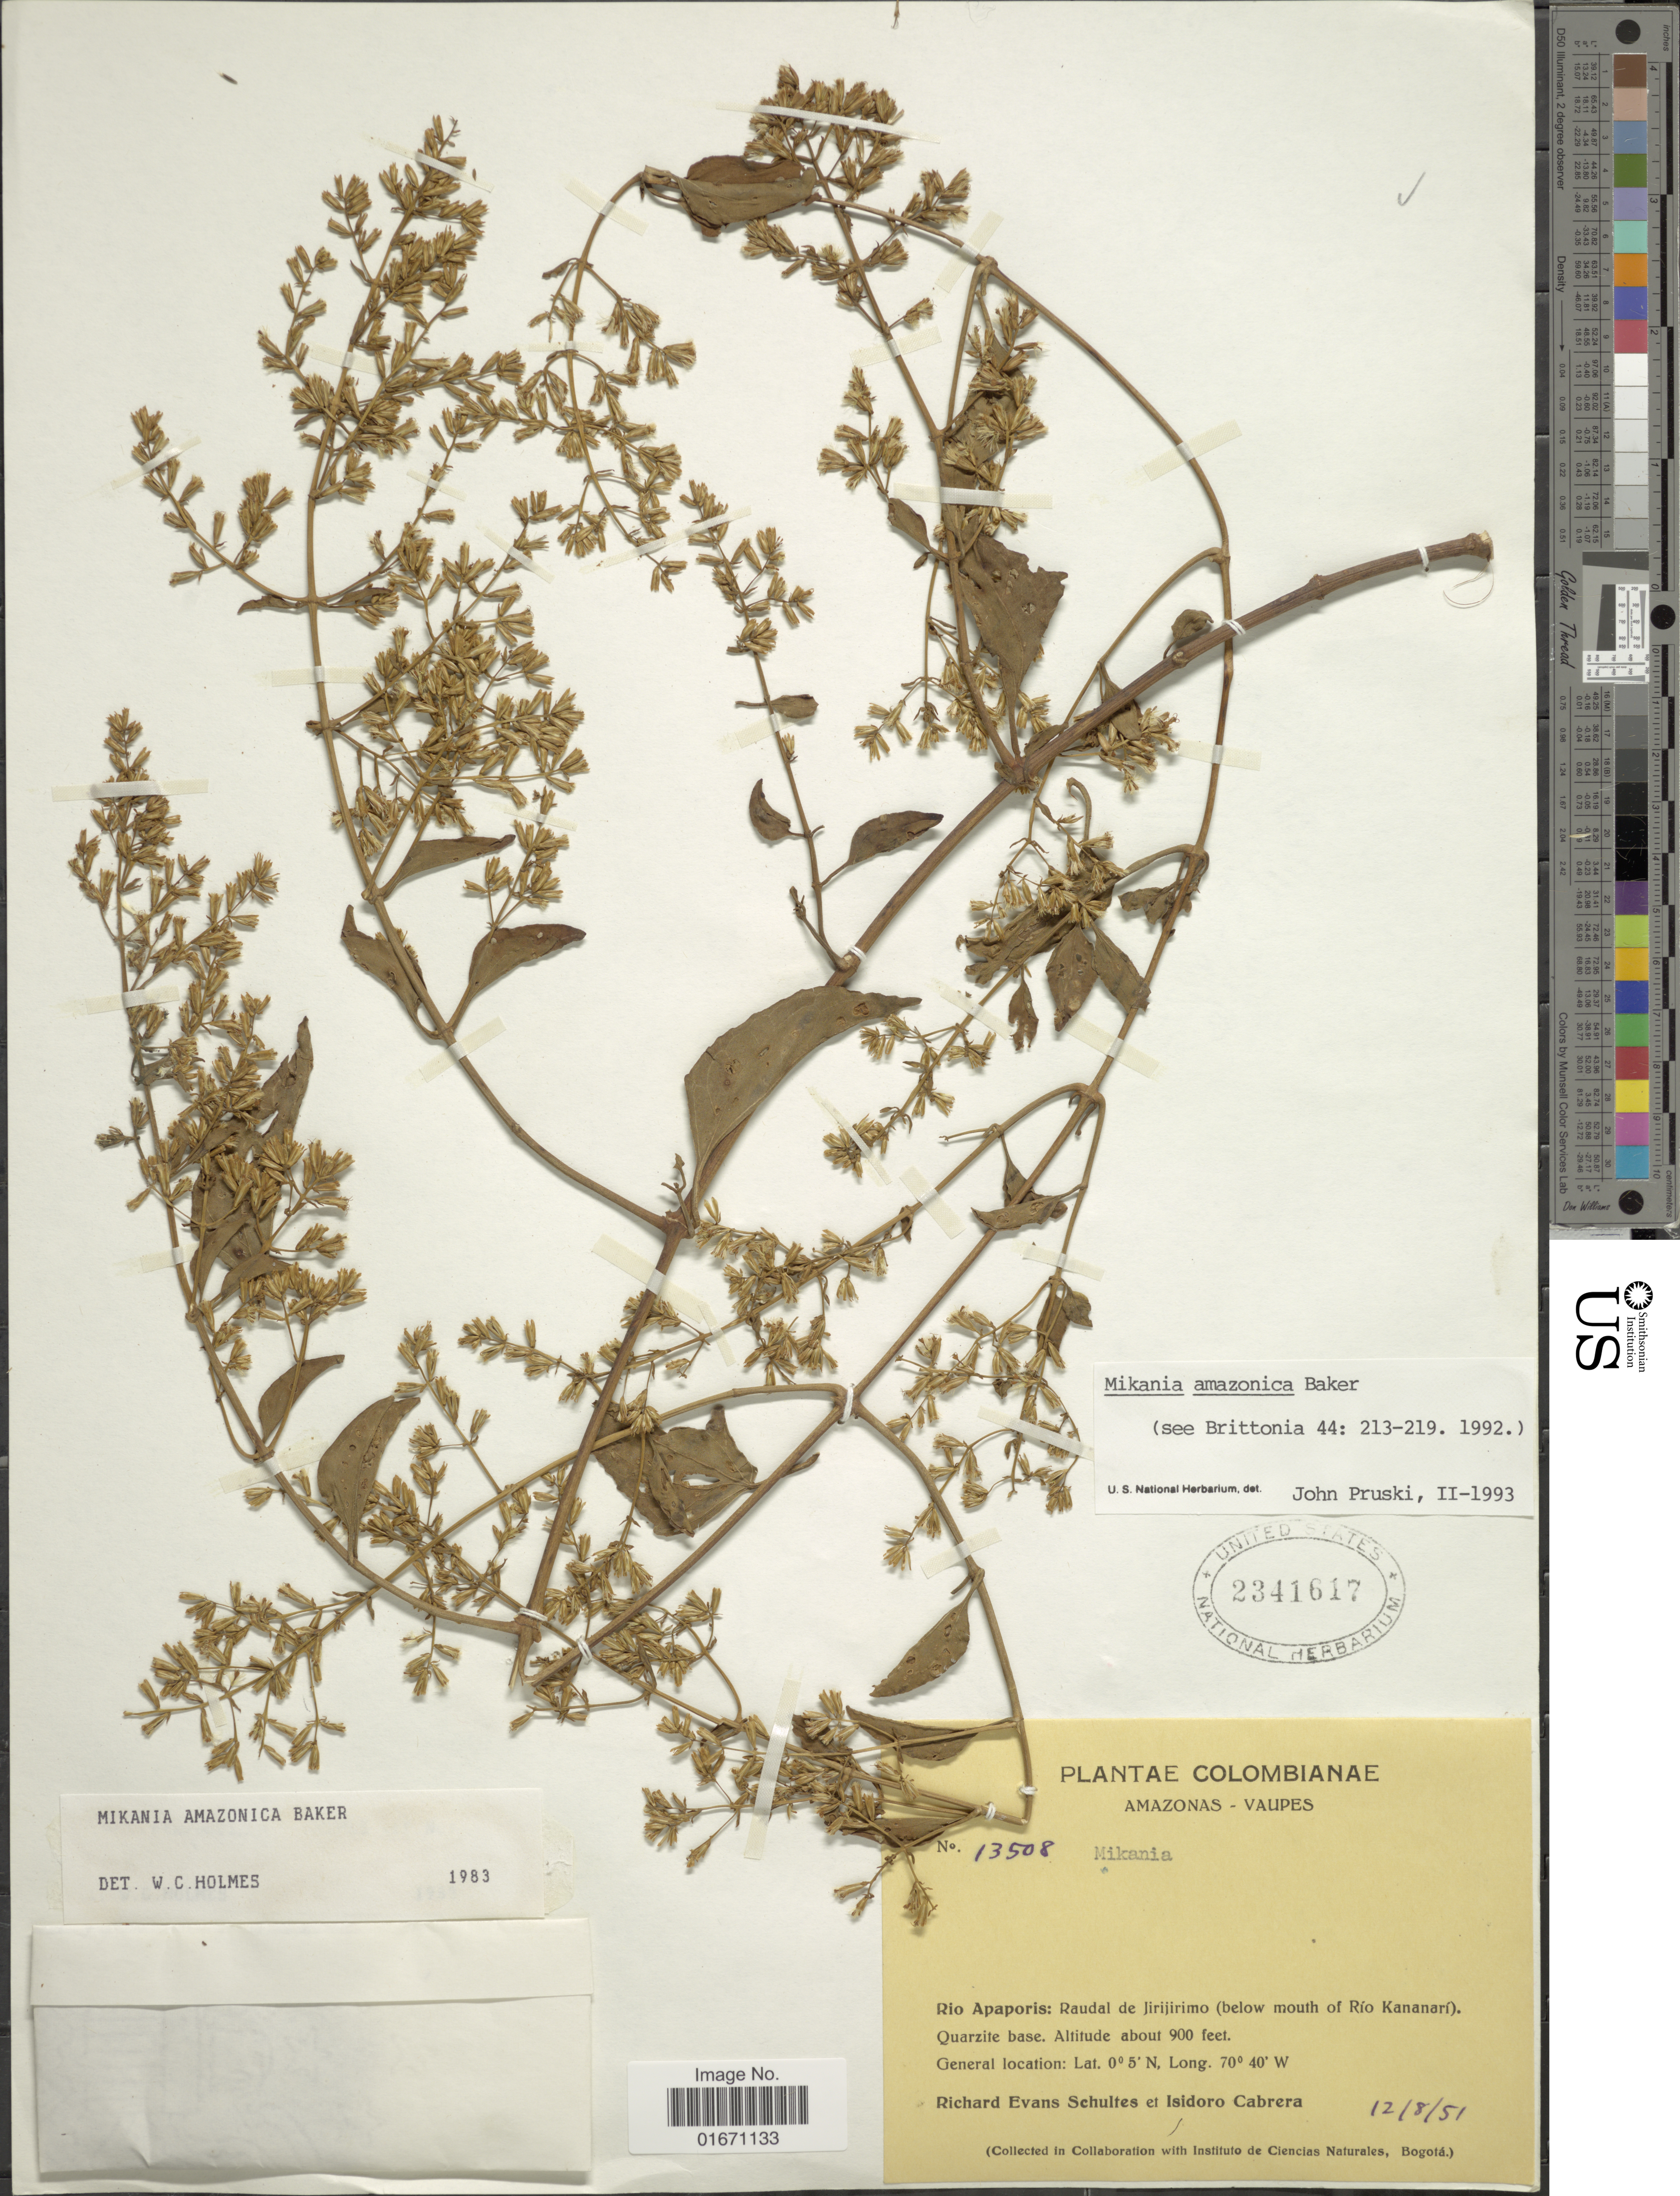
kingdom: Plantae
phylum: Tracheophyta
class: Magnoliopsida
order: Asterales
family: Asteraceae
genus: Mikania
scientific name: Mikania amazonica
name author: Baker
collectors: R. E. Schultes & I. Cabrera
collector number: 13508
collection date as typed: Transcribed d/m/y: 12/8/51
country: Colombia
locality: Amazonas-Vaupes, Rio Apaporis, Raudal de Jirijirimo (below mouth of Rio Kananari), Quarzite base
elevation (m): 274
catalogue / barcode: US 2341617